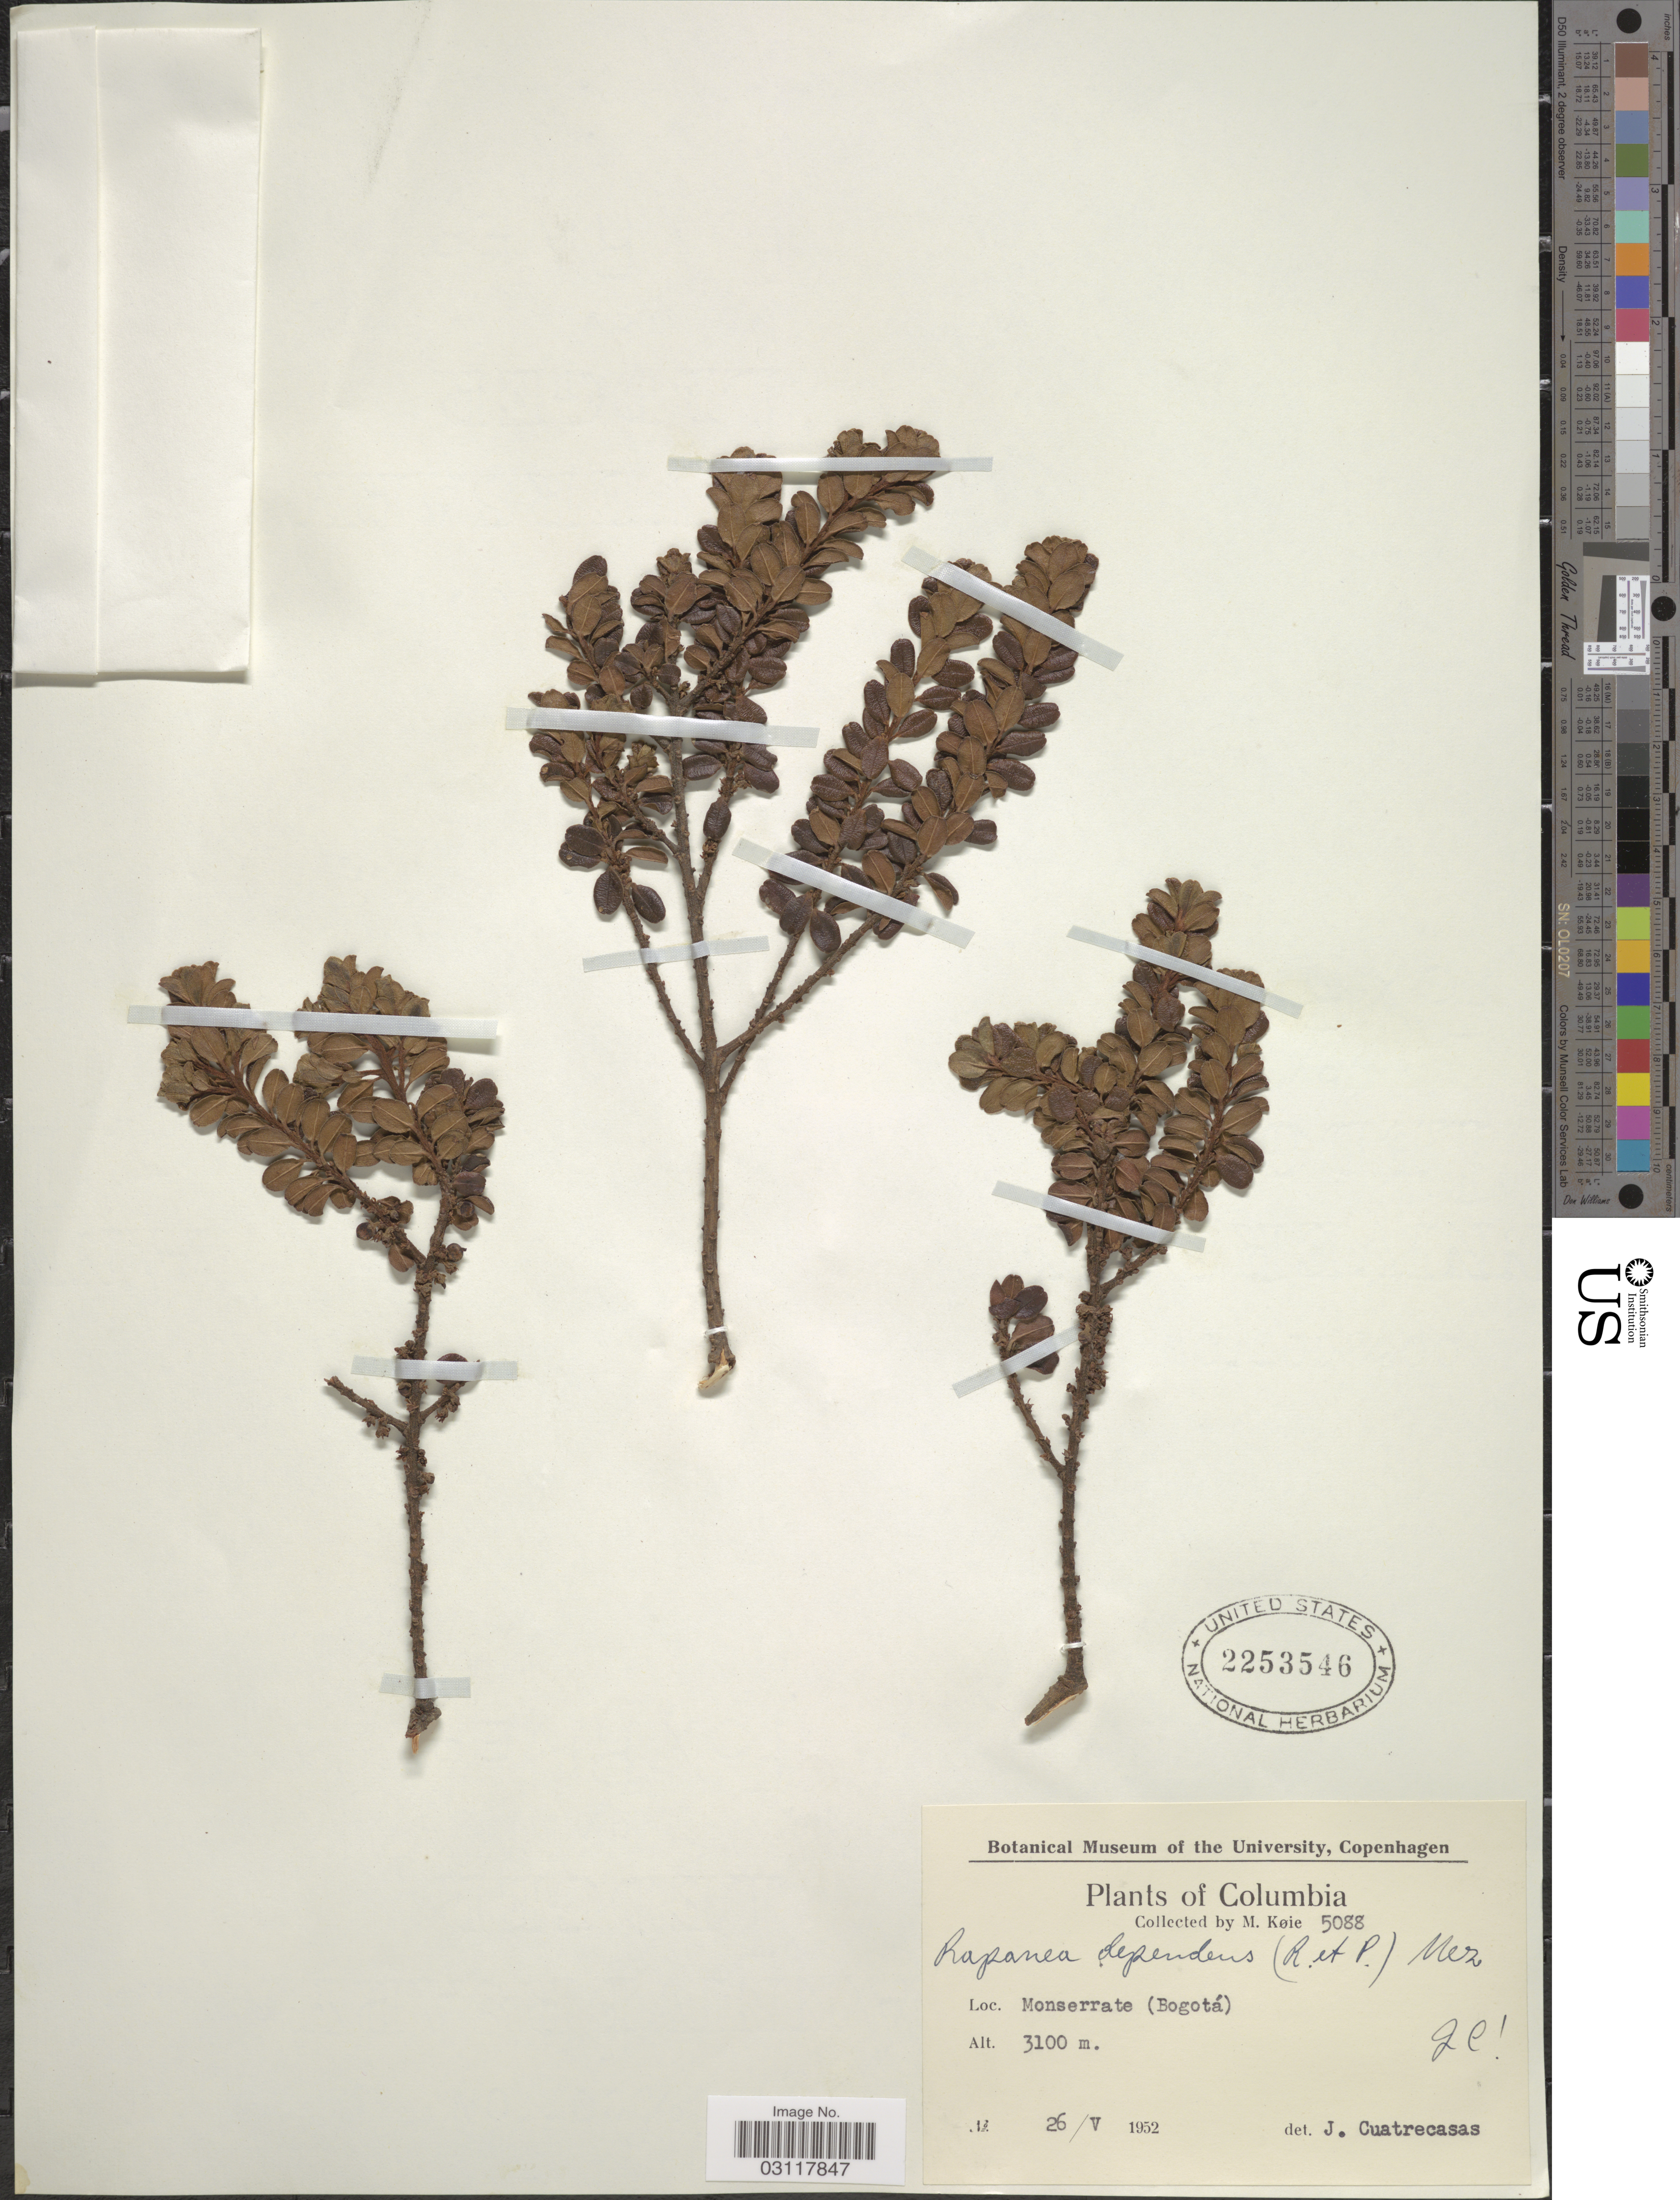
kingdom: Plantae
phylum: Tracheophyta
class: Magnoliopsida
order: Ericales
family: Primulaceae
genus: Rapanea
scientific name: Rapanea dependens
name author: (Ruiz & Pav.) Mez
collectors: M. Köie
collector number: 5088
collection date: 1952-05-26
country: Colombia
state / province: Bogota D.C.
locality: Monserrate (Bogotá).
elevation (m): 3100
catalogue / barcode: US 2253546